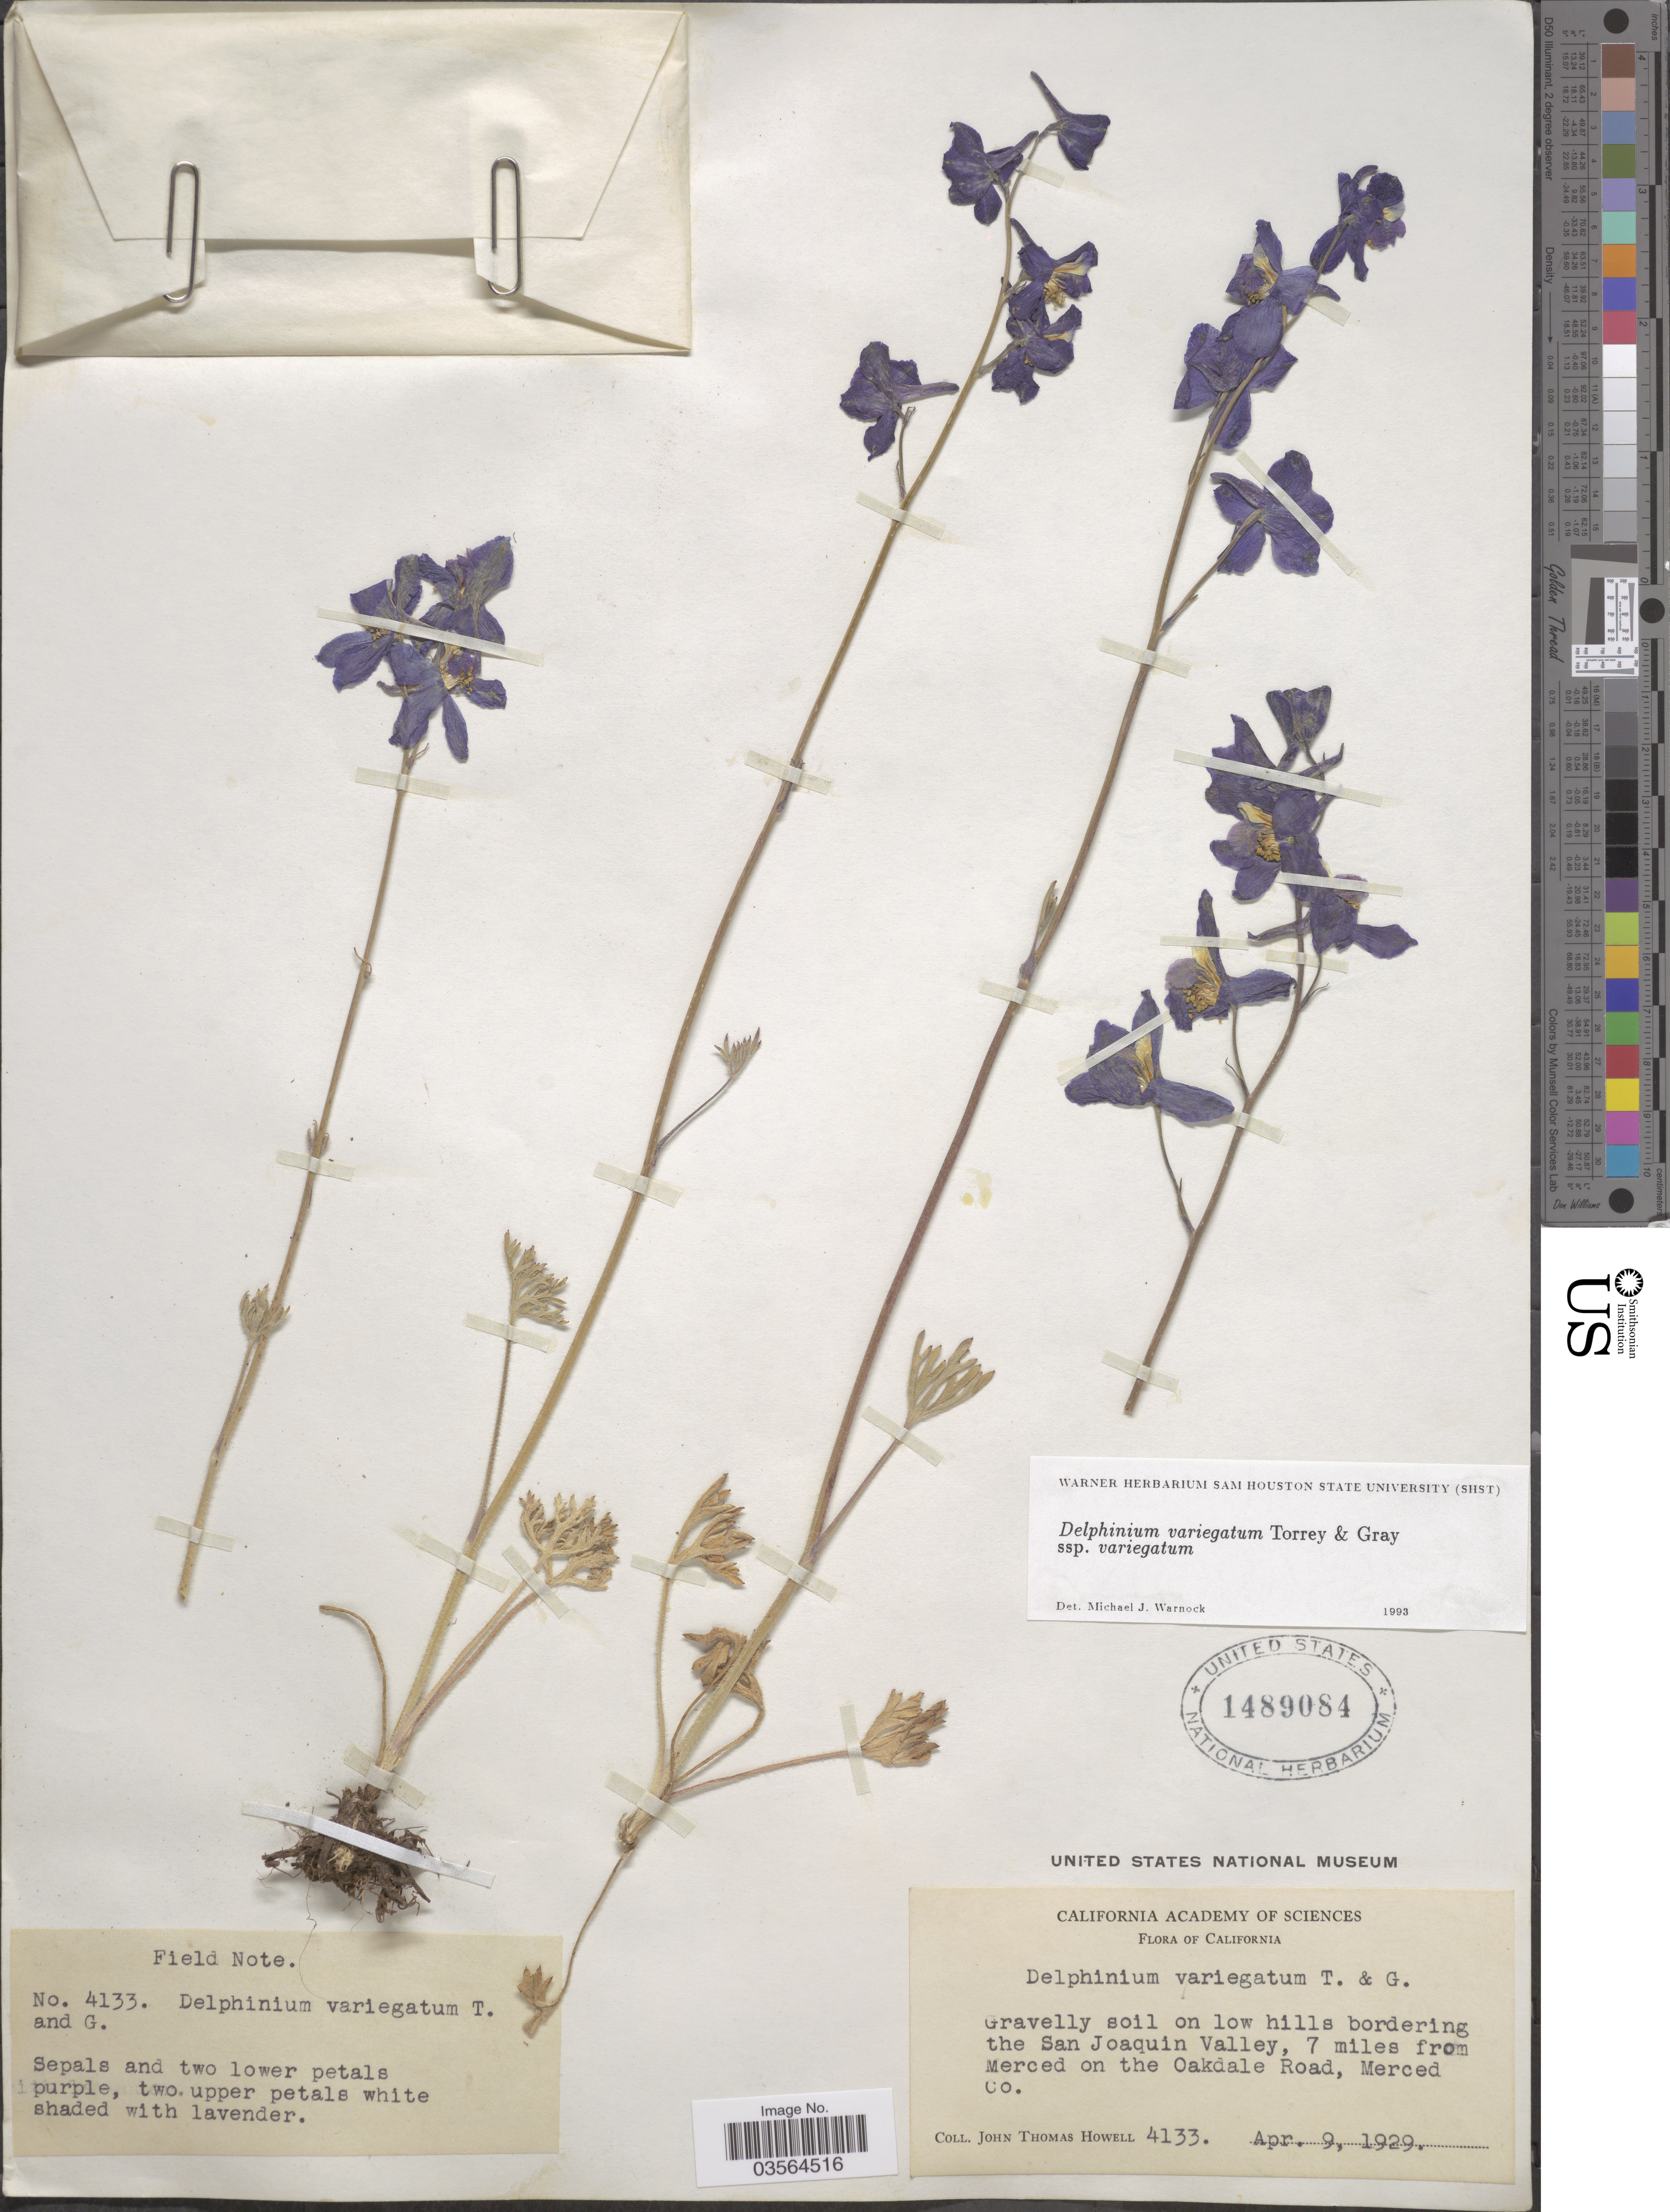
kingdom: Plantae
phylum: Tracheophyta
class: Magnoliopsida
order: Ranunculales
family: Ranunculaceae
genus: Delphinium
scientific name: Delphinium variegatum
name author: Torr. & A. Gray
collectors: J. T. Howell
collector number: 4133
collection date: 1929-04-09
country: United States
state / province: California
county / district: Merced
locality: On low hills bordering the San Joaquin Valley, 7 miles from Merced on the Oakdale Road, Merced County.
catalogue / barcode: US 1489084